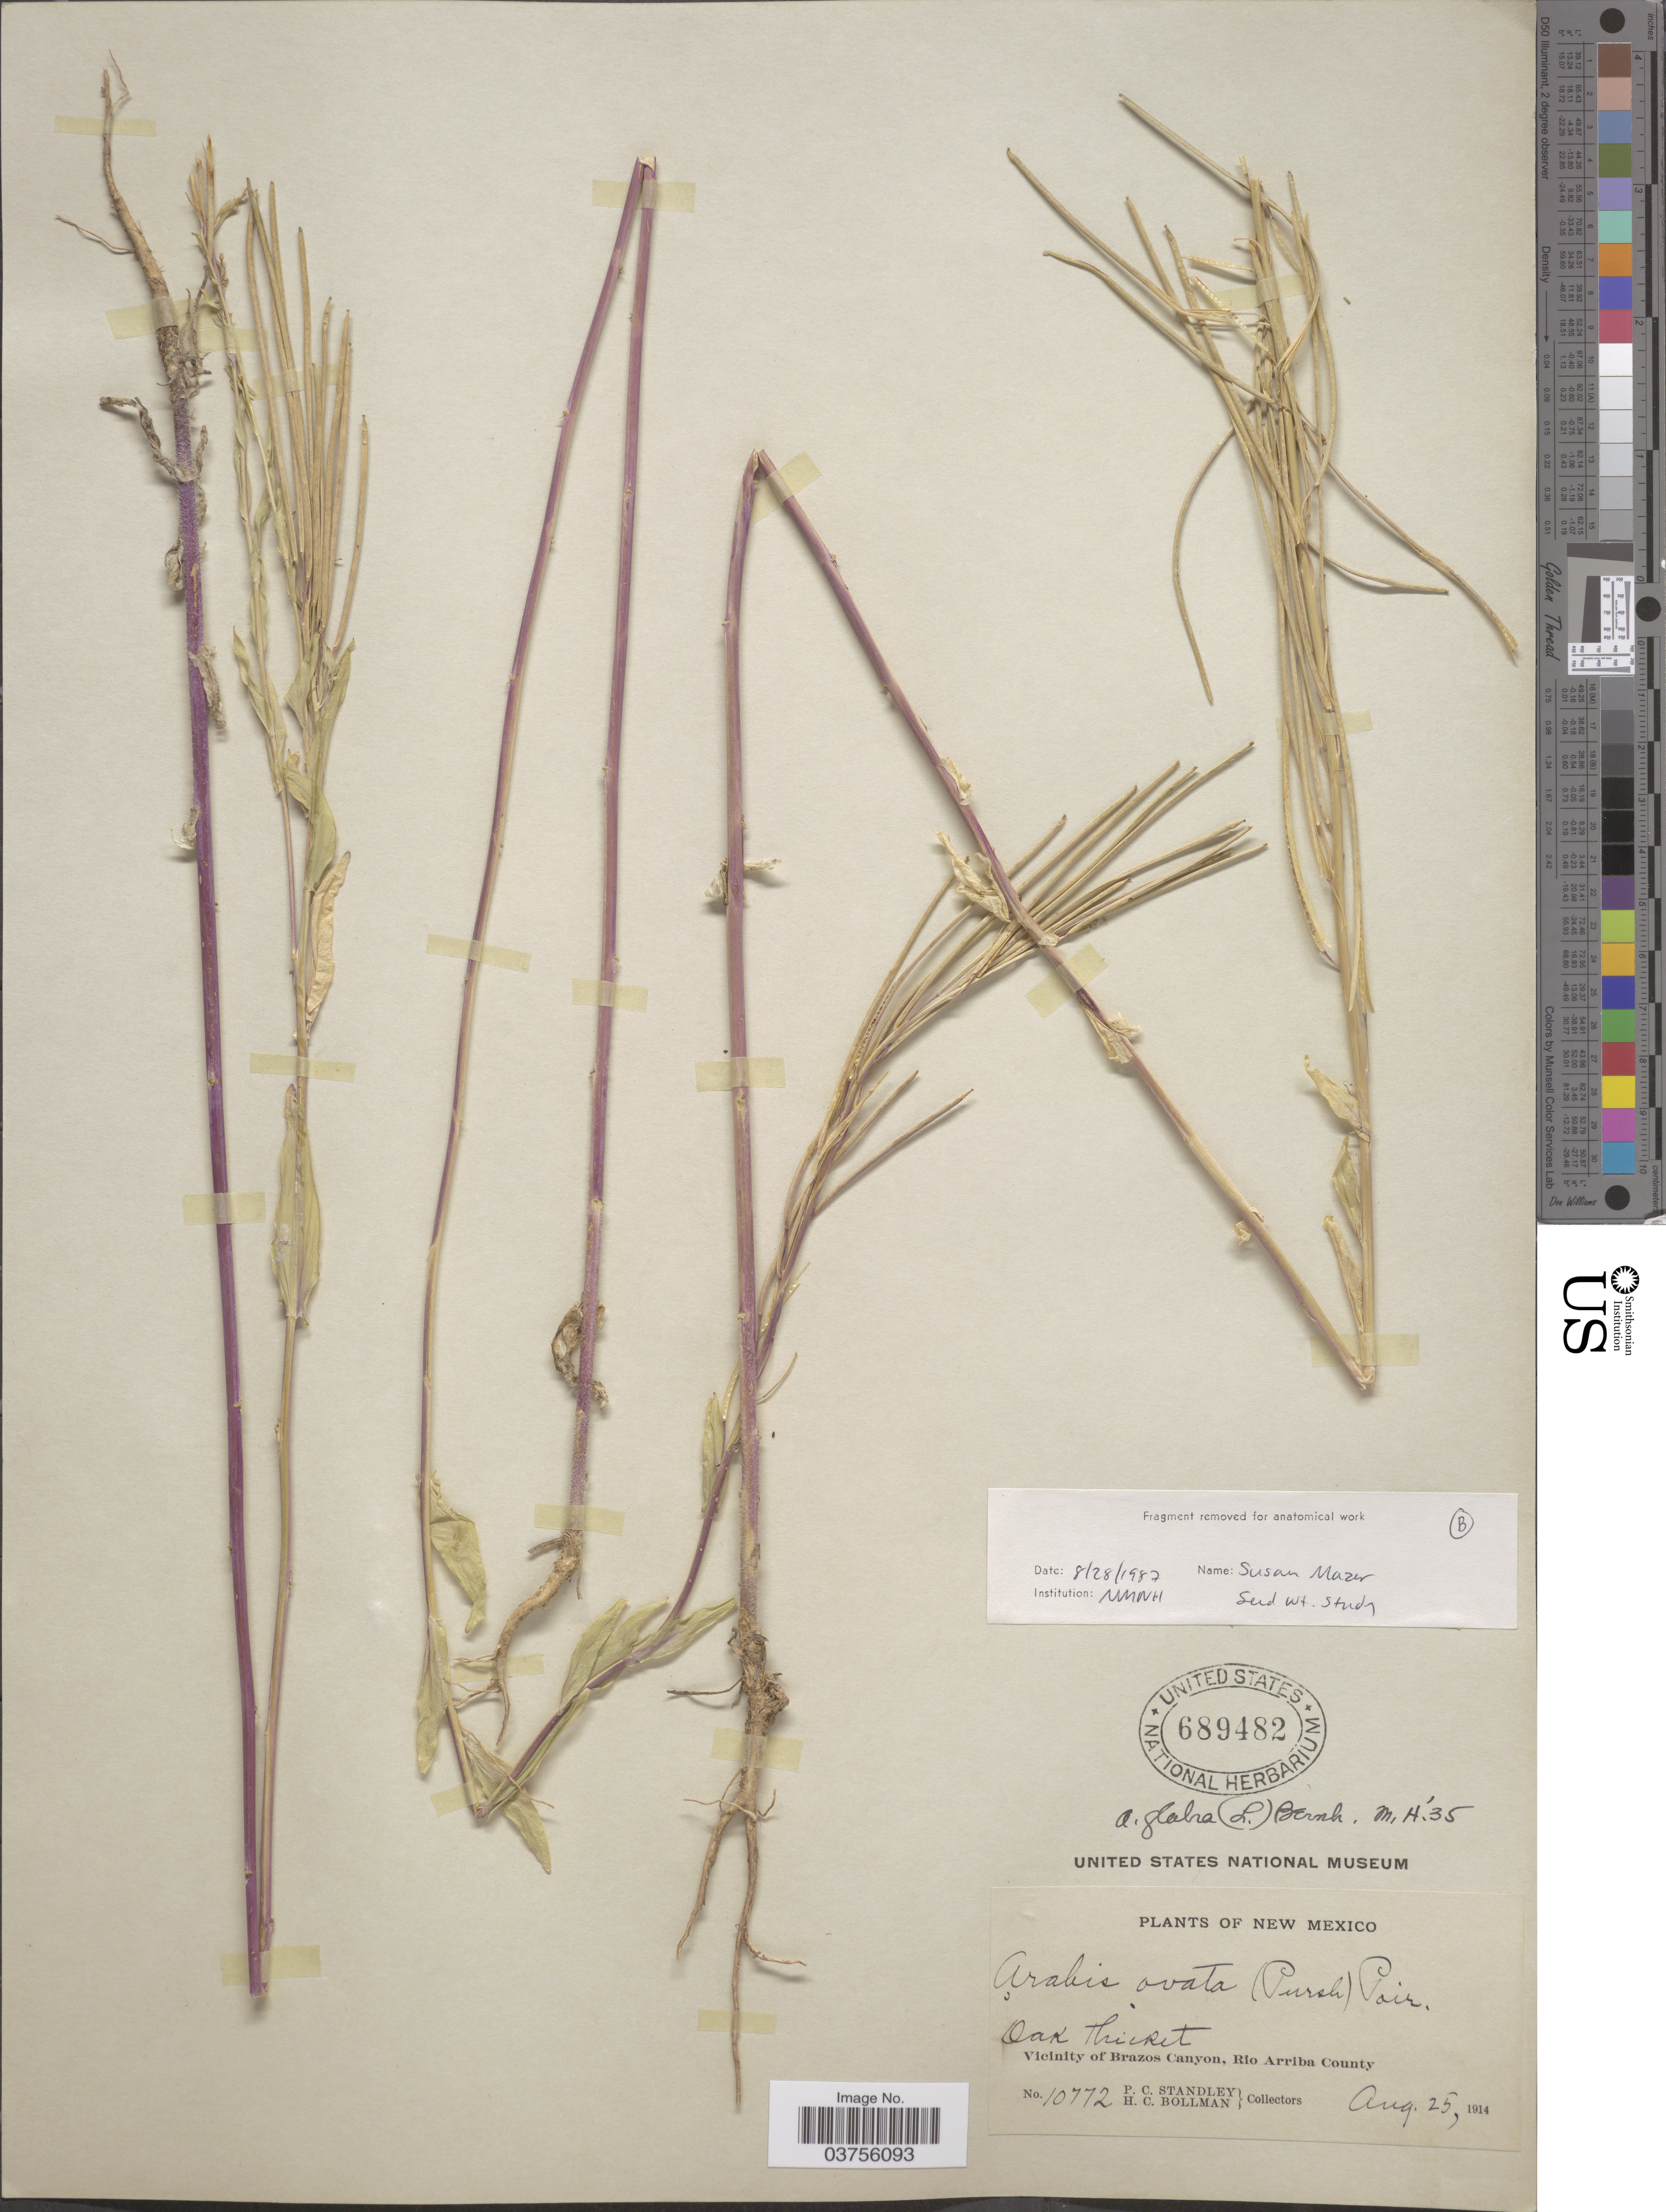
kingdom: Plantae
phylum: Tracheophyta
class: Magnoliopsida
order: Brassicales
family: Brassicaceae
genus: Turritis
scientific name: Turritis glabra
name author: L.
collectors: P. C. Standley & H. C. Bollman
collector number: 10772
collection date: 1914-08-25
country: United States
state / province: New Mexico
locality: Oak Thicket. Vicinity of Brazos Canyon, Rio Arriba County.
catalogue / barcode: US 689482